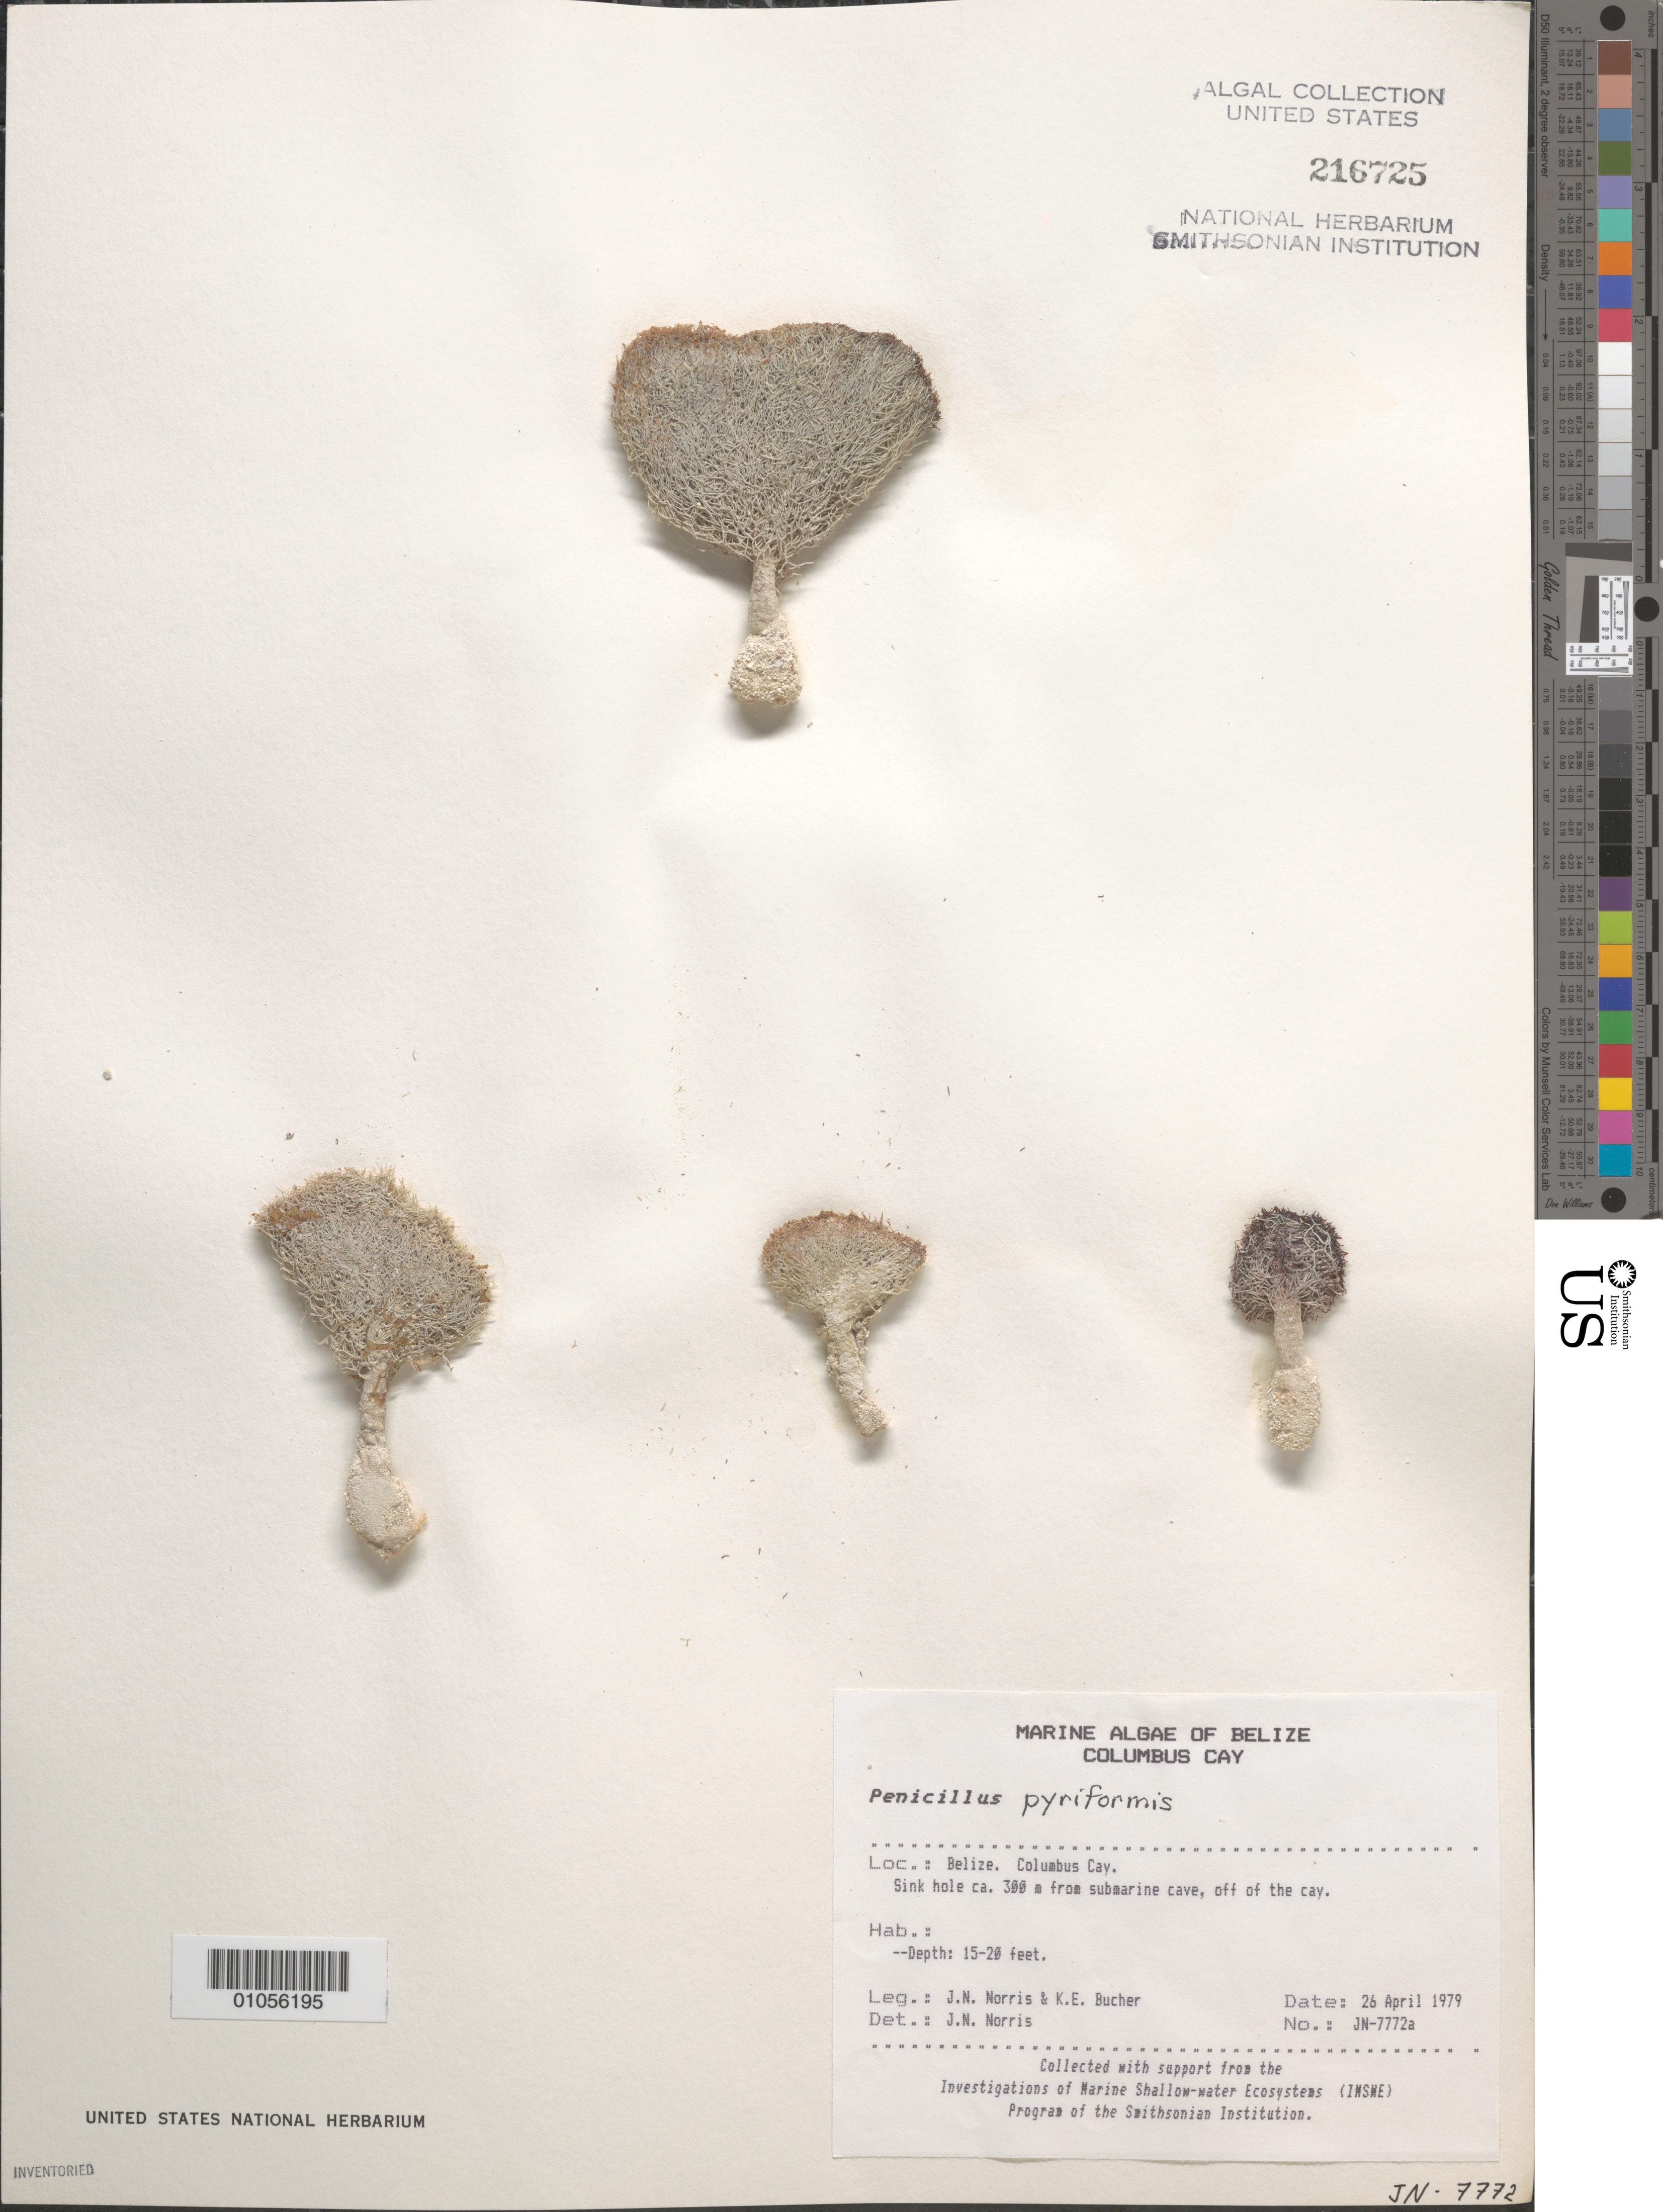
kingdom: Plantae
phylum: Chlorophyta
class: Ulvophyceae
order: Bryopsidales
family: Udoteaceae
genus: Penicillus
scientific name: Penicillus pyriformis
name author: A. Gepp & E. Gepp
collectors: J. N. Norris & K. E. Bucher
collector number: JN-7772A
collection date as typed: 26 Apr 1979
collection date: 1979-04-26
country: Belize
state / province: Stann Creek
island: Columbus Cay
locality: Sink hole ca. 300 m from submarine cave, off of the cay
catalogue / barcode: US 216725